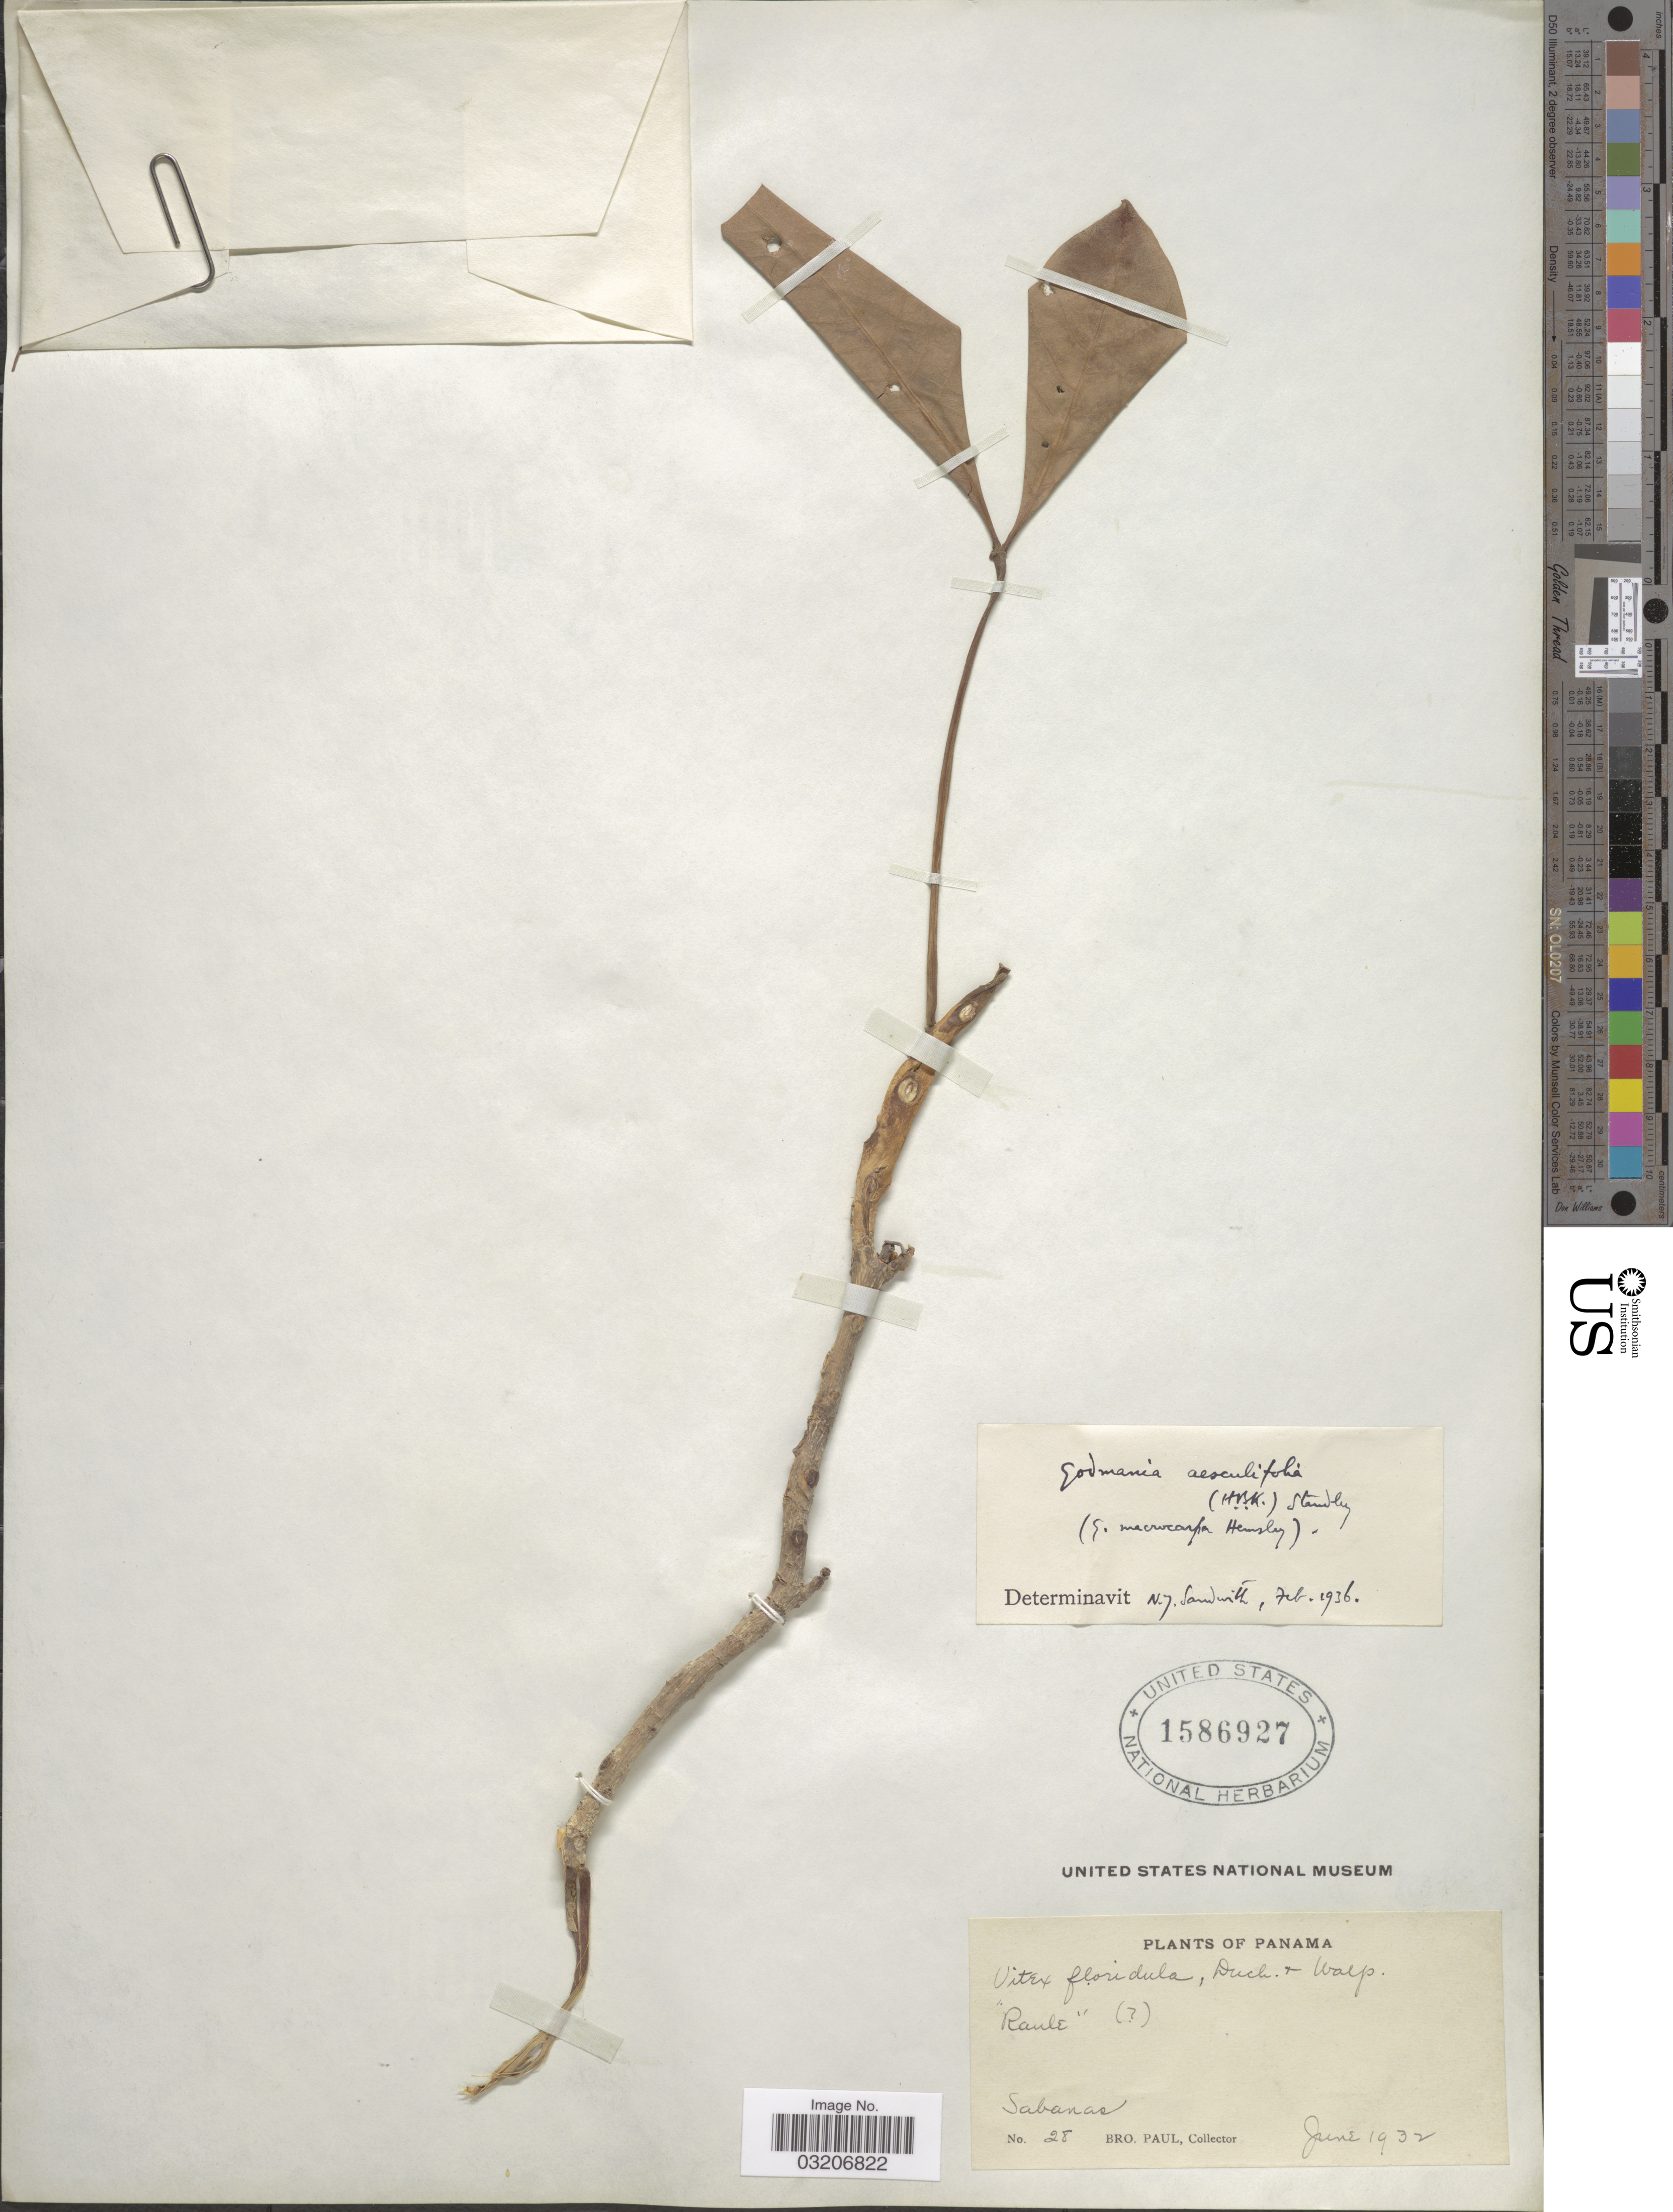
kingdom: Plantae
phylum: Tracheophyta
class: Magnoliopsida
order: Lamiales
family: Bignoniaceae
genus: Godmania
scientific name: Godmania aesculifolia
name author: Standl.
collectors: B. Paul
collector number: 28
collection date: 1932-06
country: Panama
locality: Sabanas.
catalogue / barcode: US 1586927